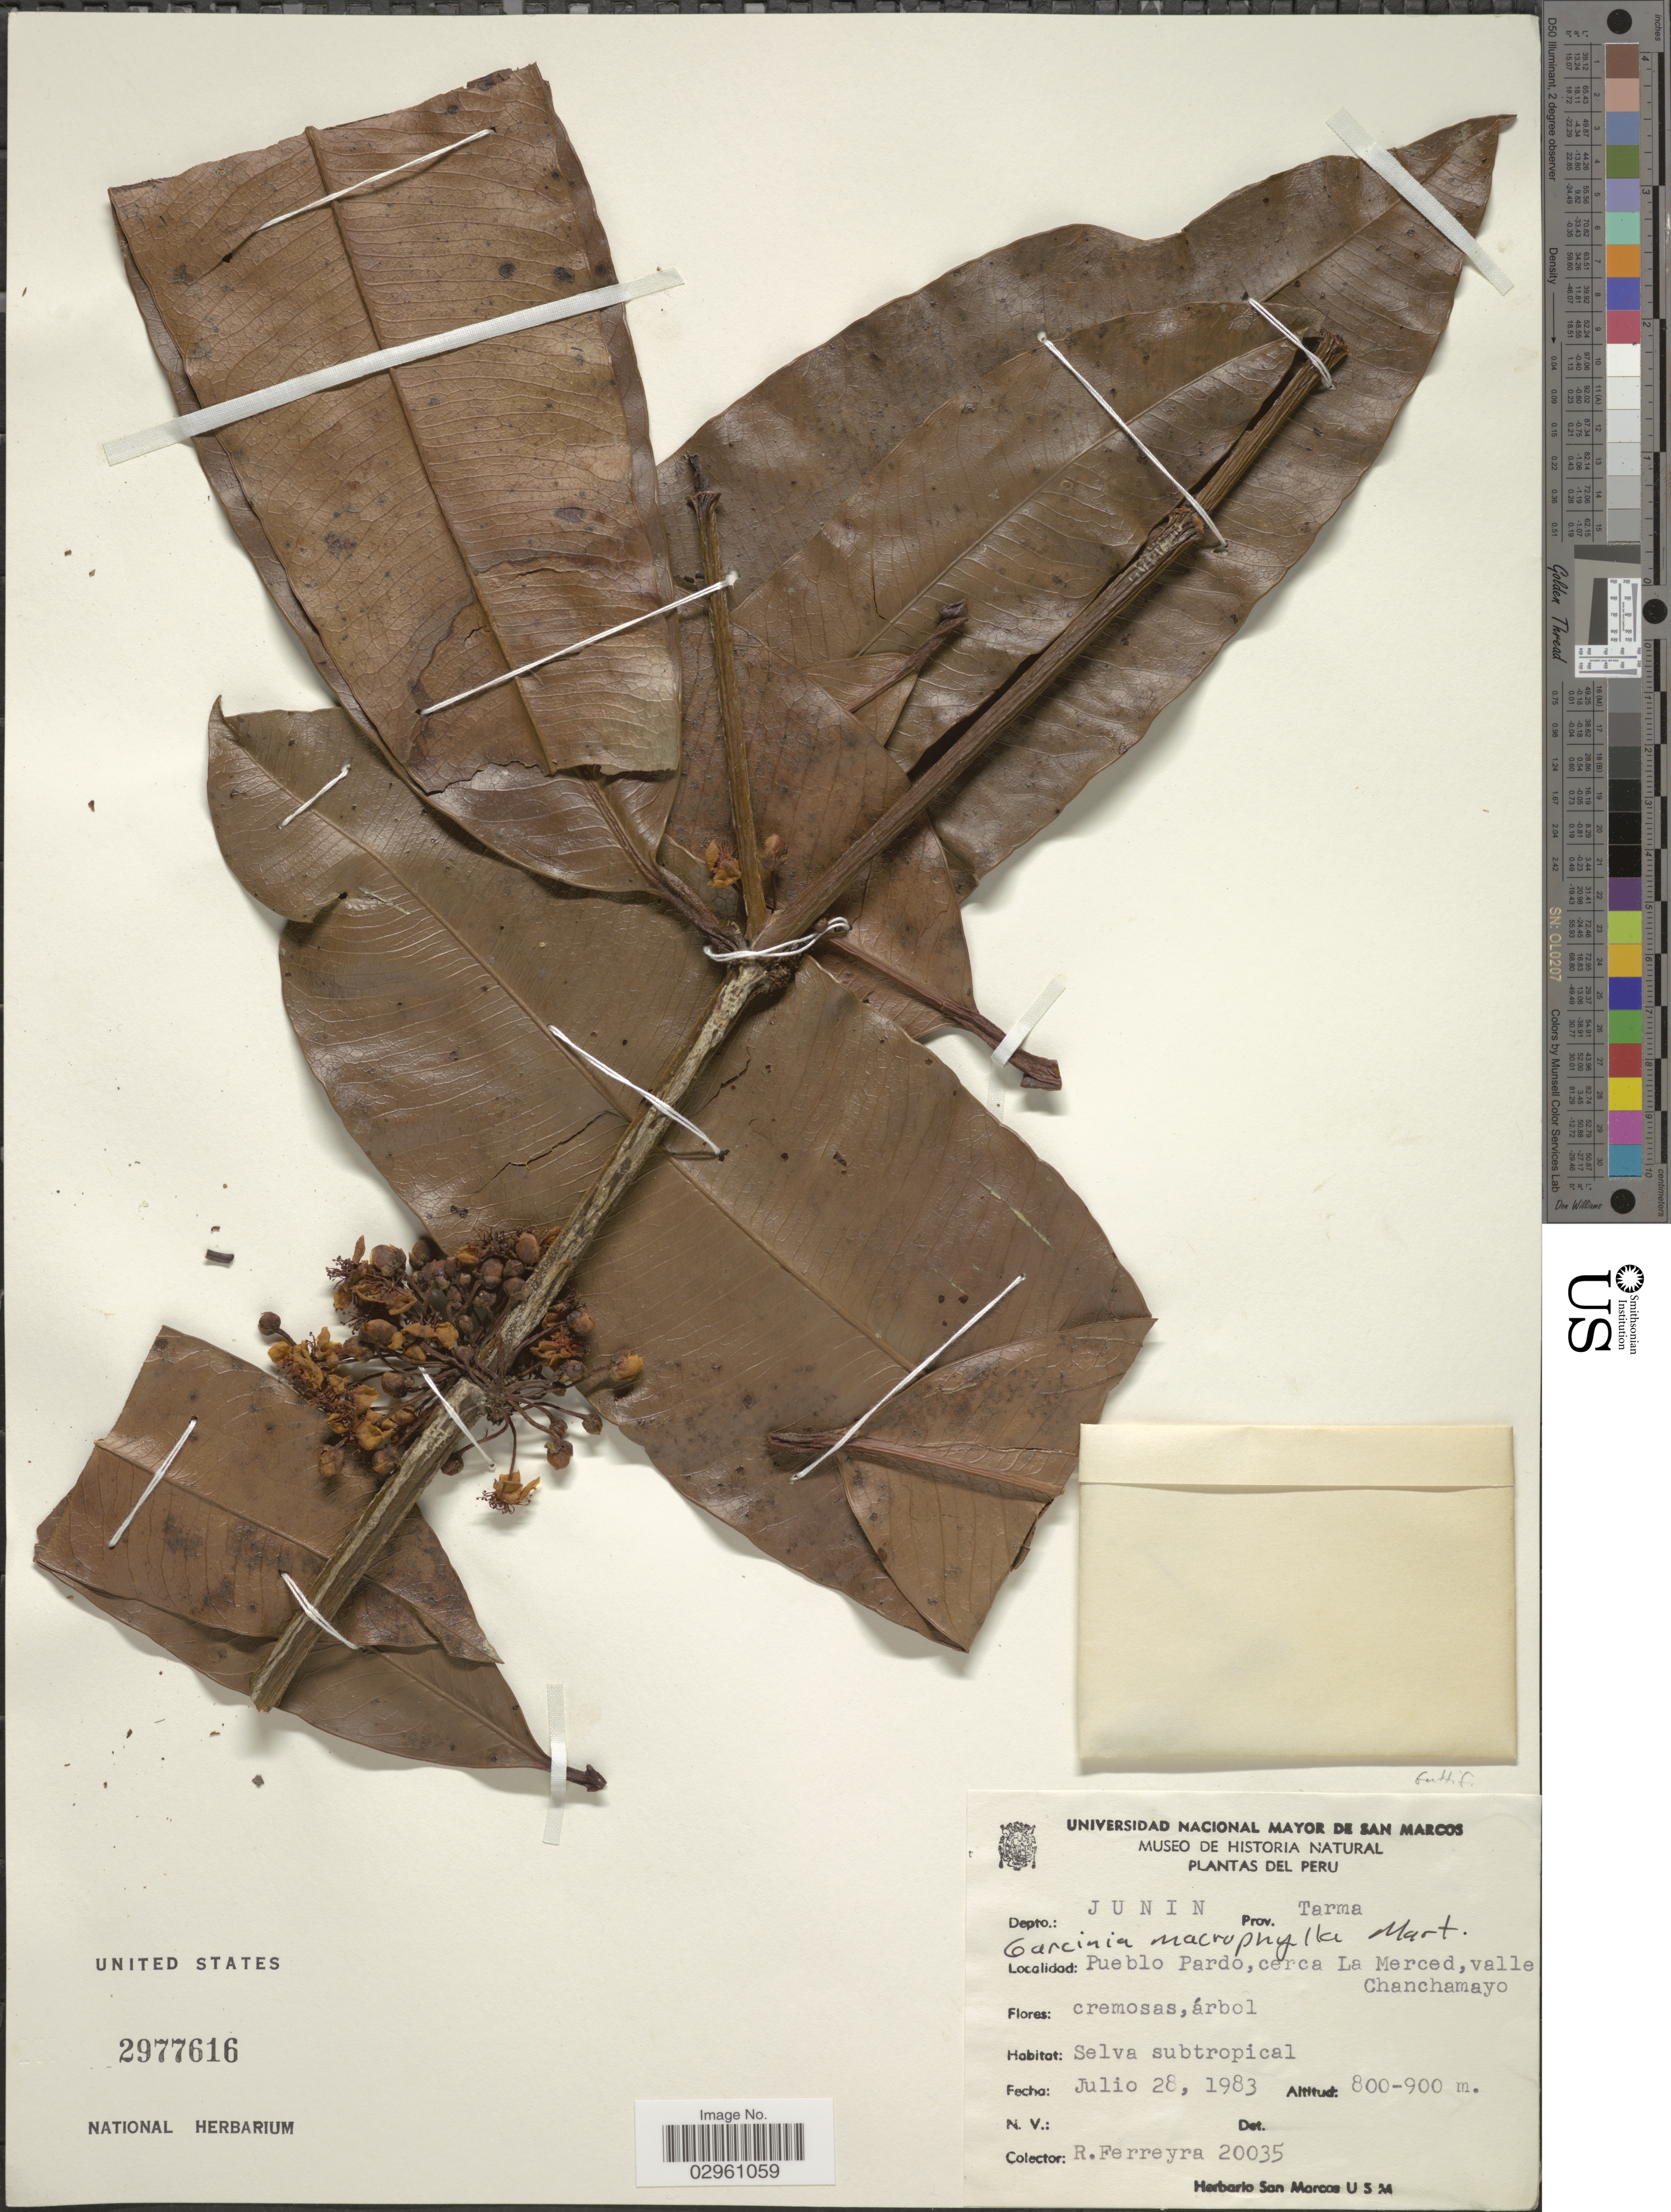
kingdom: Plantae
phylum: Tracheophyta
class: Magnoliopsida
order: Malpighiales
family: Clusiaceae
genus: Garcinia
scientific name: Garcinia macrophylla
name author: Mart.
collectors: R. A. Ferreyra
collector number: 20035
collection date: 1983-07-28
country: Peru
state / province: Junín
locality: Depto.: Junin. Prov. Tarma. Pueblo Pardo, cerca La Merced, valle Chanchamayo.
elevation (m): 800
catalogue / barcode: US 2977616